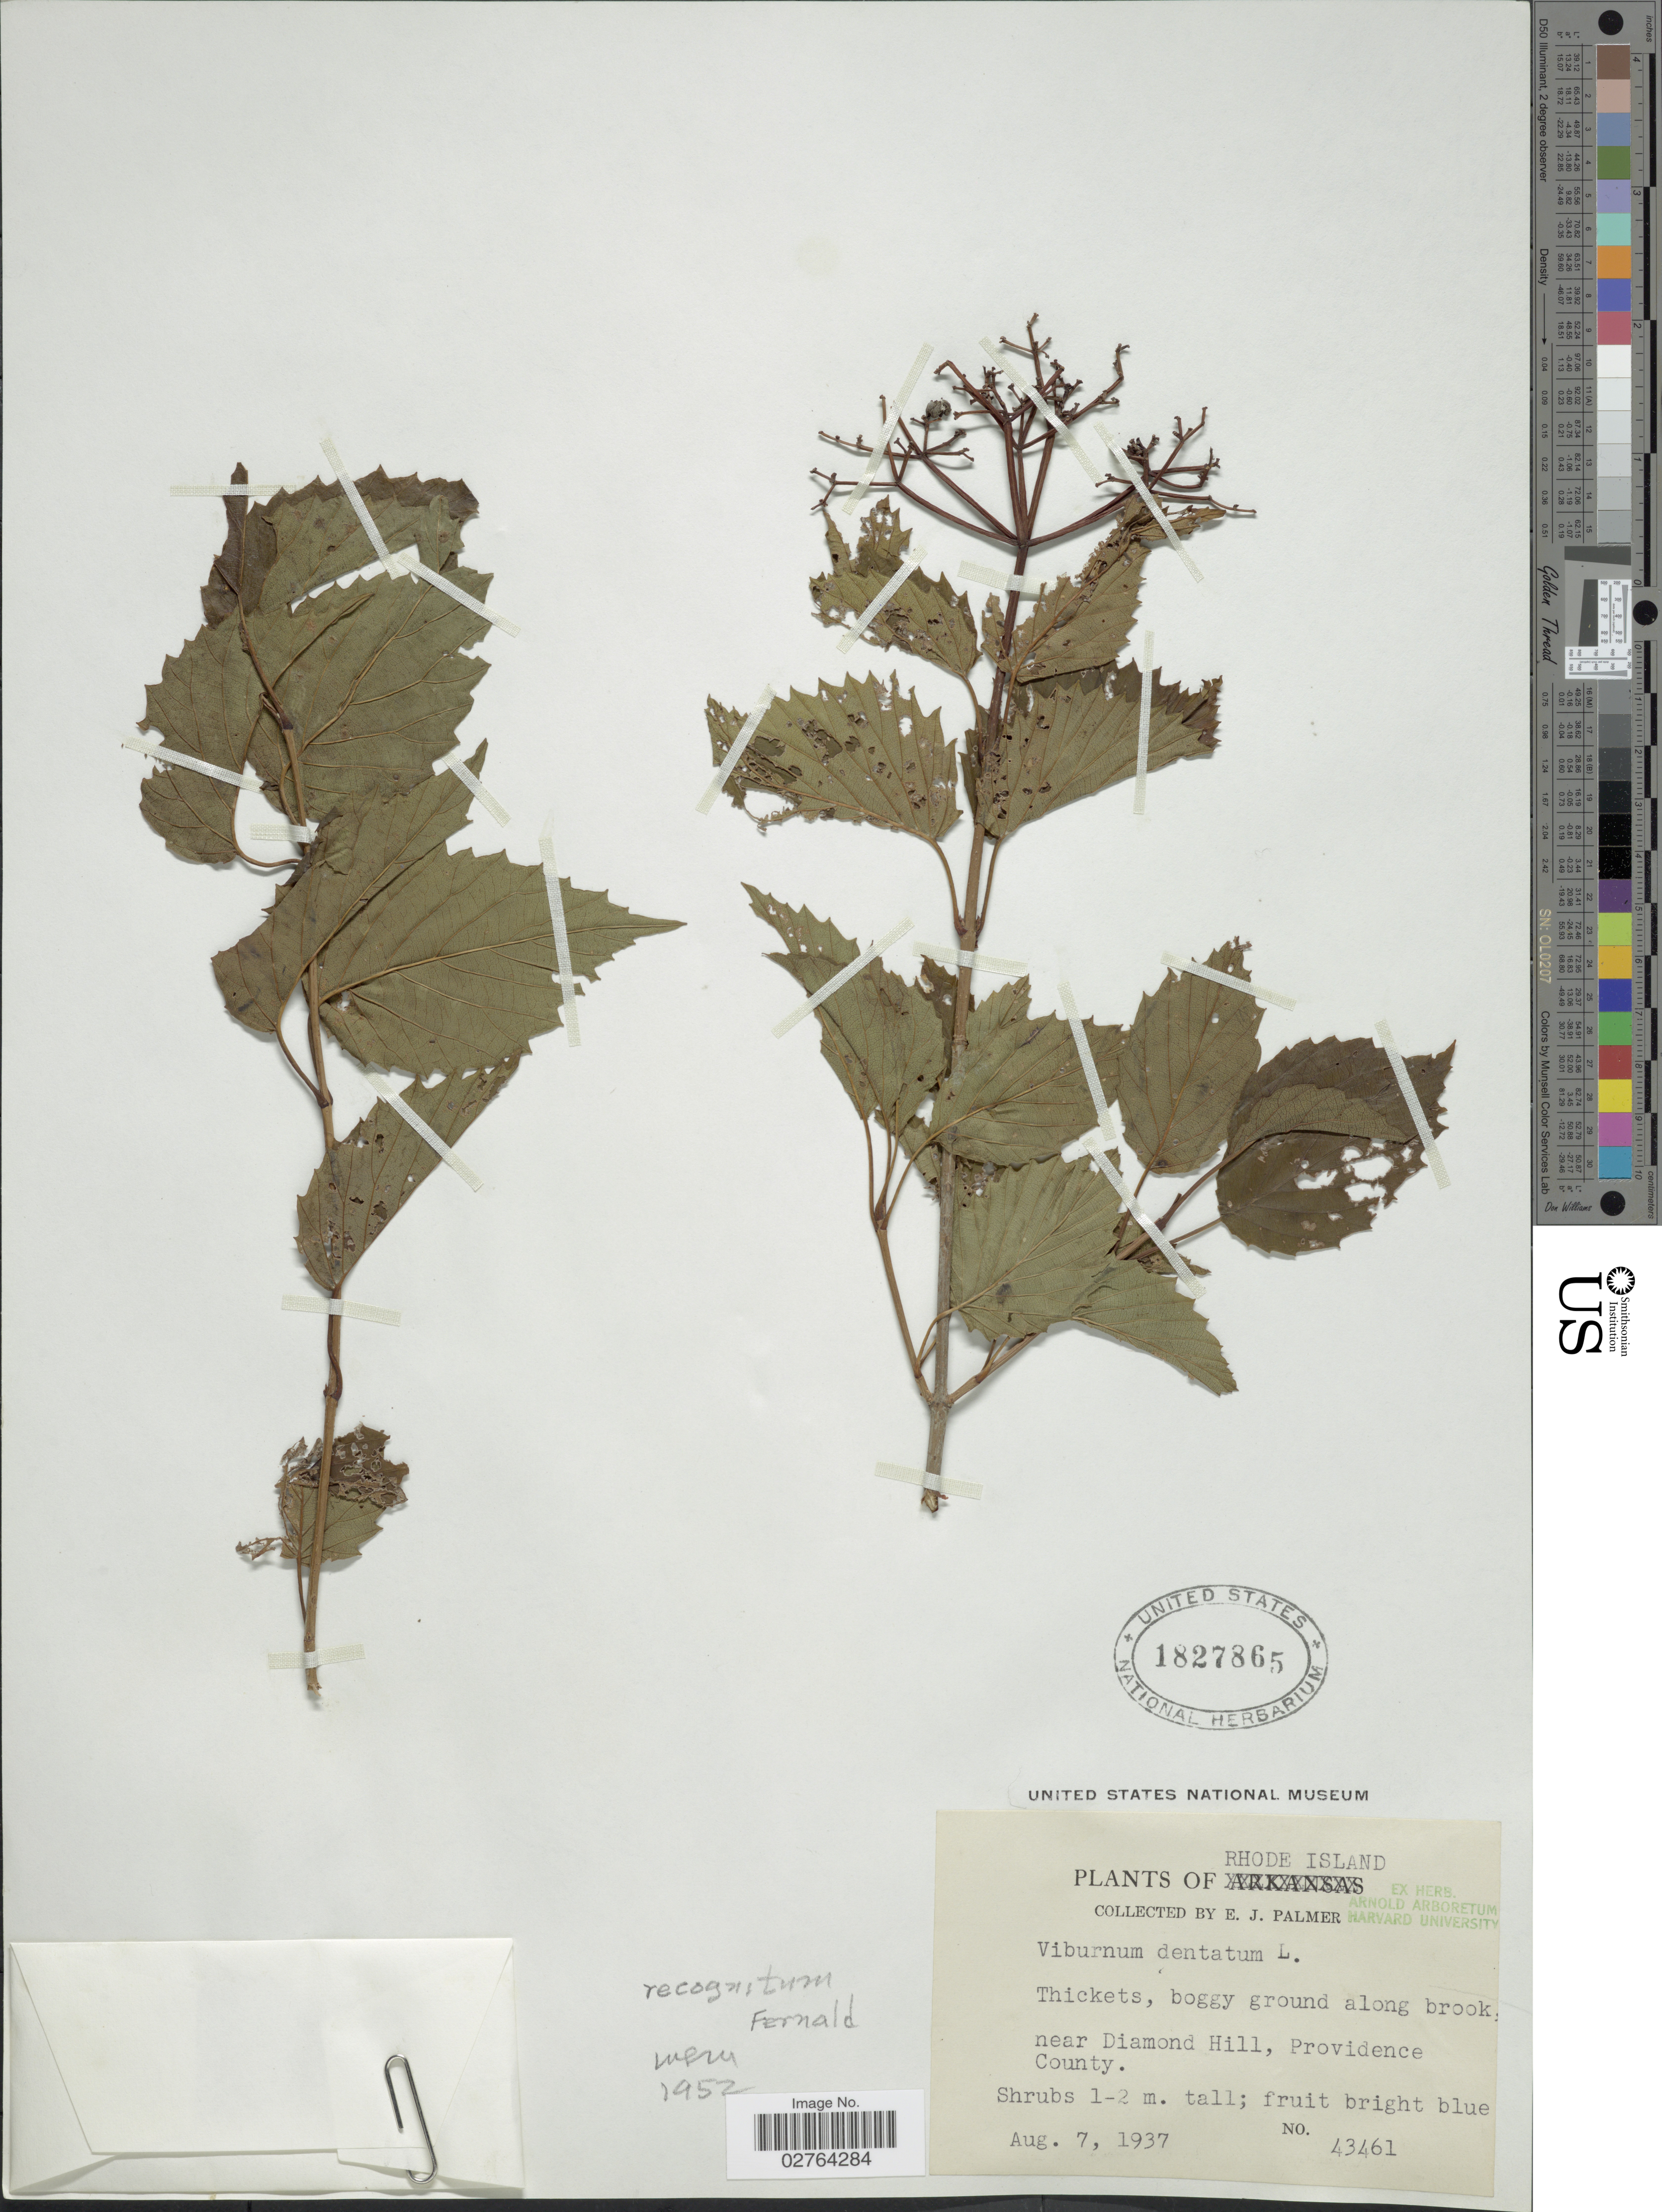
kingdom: Plantae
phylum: Tracheophyta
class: Magnoliopsida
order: Dipsacales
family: Viburnaceae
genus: Viburnum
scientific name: Viburnum recognitum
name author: Fernald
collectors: E. J. Palmer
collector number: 43461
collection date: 1937-08-07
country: United States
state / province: Rhode Island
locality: Thickets, boggy ground along brook, near Diamond Hill, Providence County.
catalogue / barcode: US 1827865